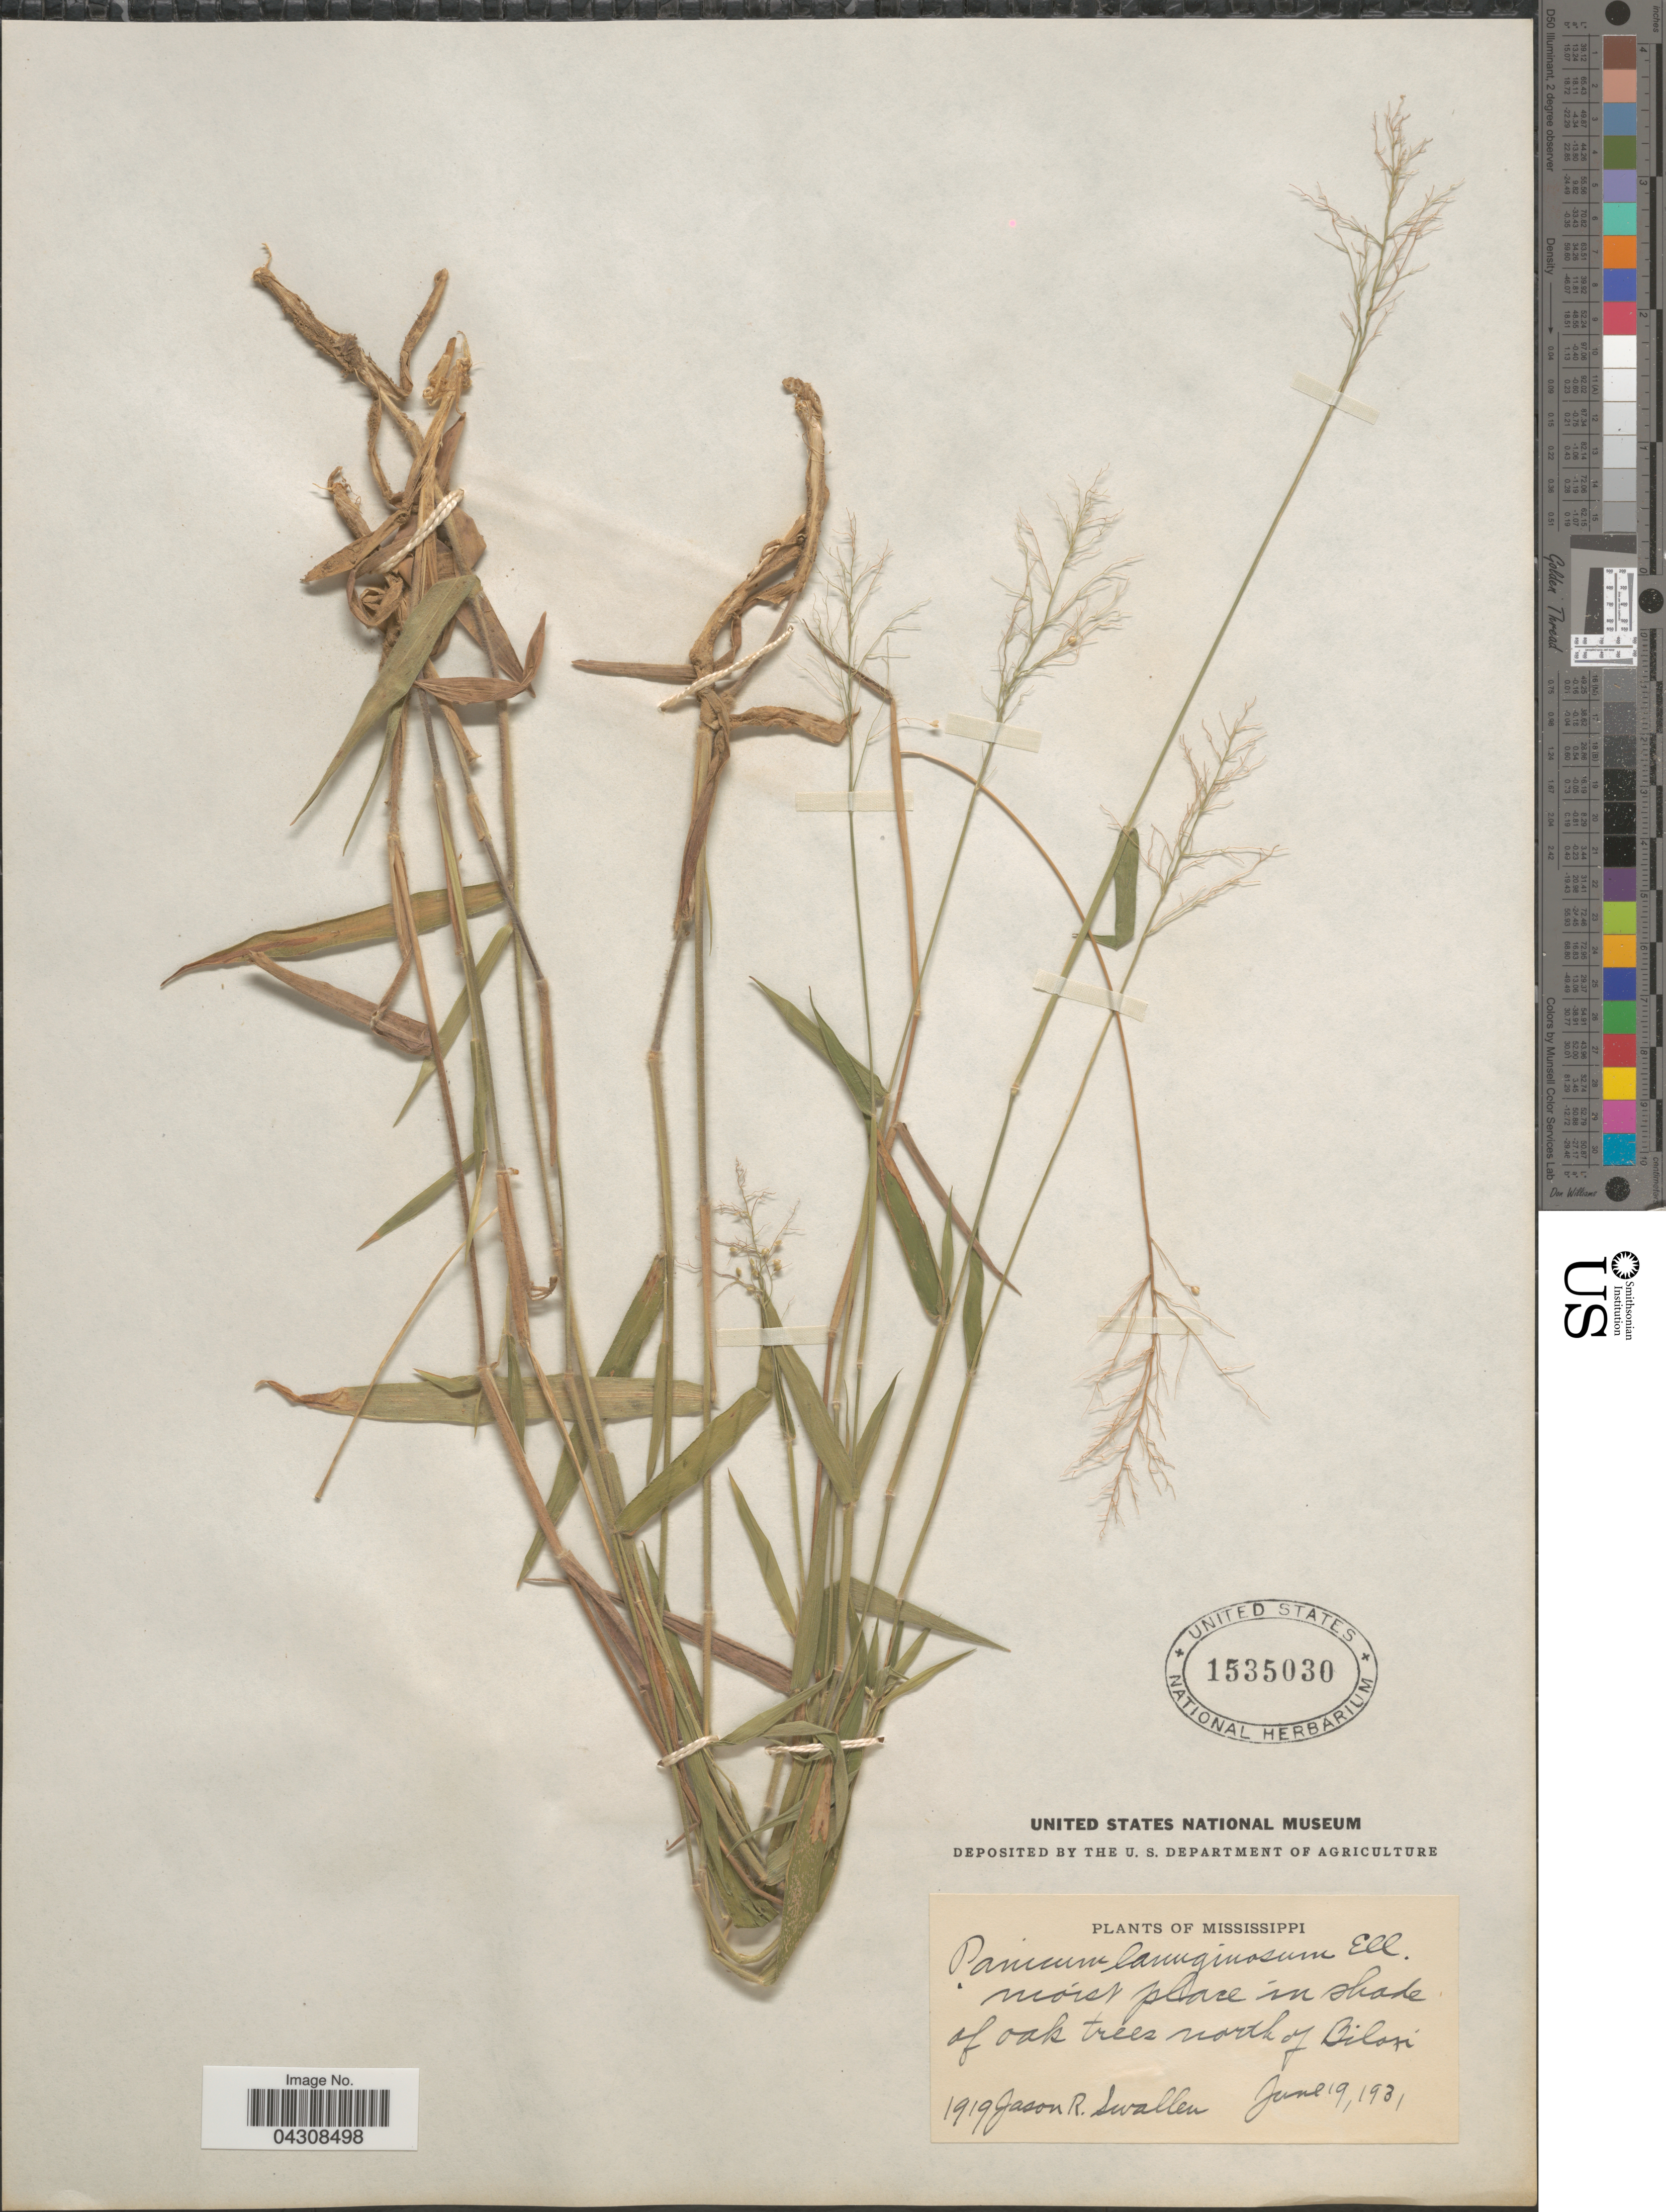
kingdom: Plantae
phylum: Tracheophyta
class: Liliopsida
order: Poales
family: Poaceae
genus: Dichanthelium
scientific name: Dichanthelium acuminatum var. acuminatum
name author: (Sw.) Gould & C.A. Clark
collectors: J. R. Swallen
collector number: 1919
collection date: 1931-06-19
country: United States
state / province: Mississippi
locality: Moist place in shade of oak trees north of Biloxi.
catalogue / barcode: US 1535030